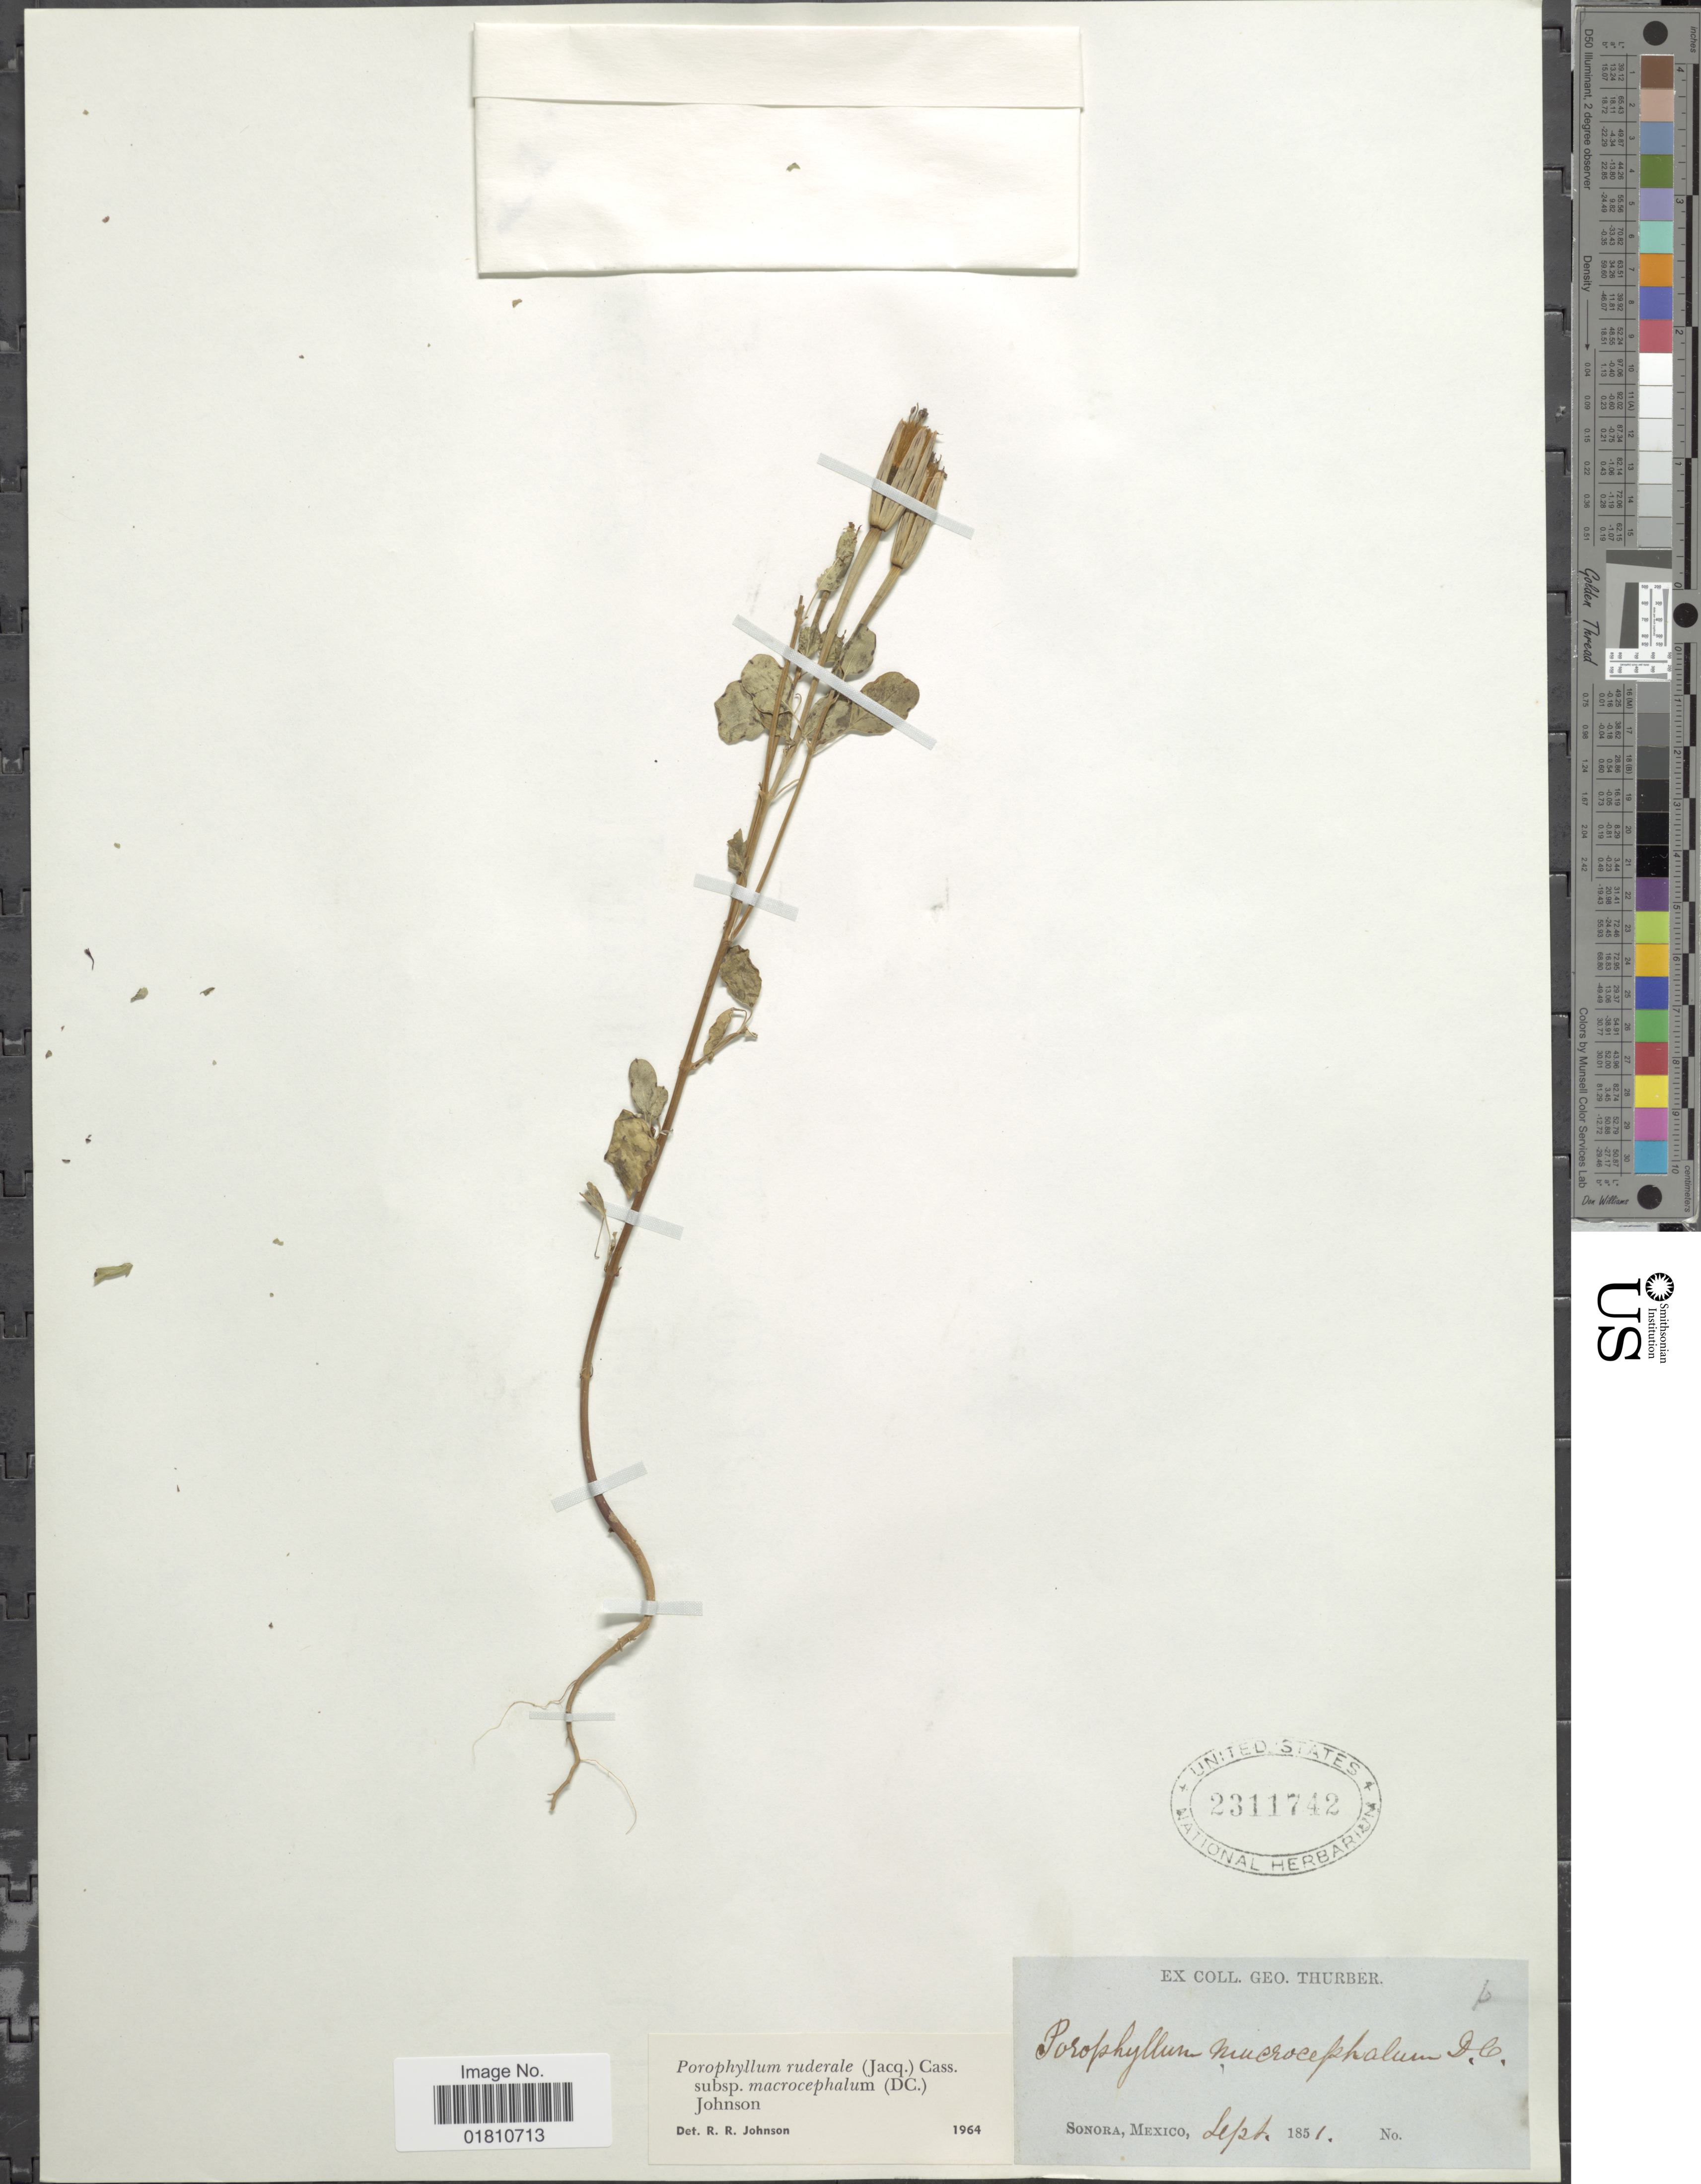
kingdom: Plantae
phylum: Tracheophyta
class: Magnoliopsida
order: Asterales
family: Asteraceae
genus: Porophyllum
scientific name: Porophyllum ruderale subsp. macrocephalum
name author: (DC.) R.R. Johnson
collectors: ex coll. Geo. Thurber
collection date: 1951-09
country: Mexico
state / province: Sonora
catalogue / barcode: US 2311742